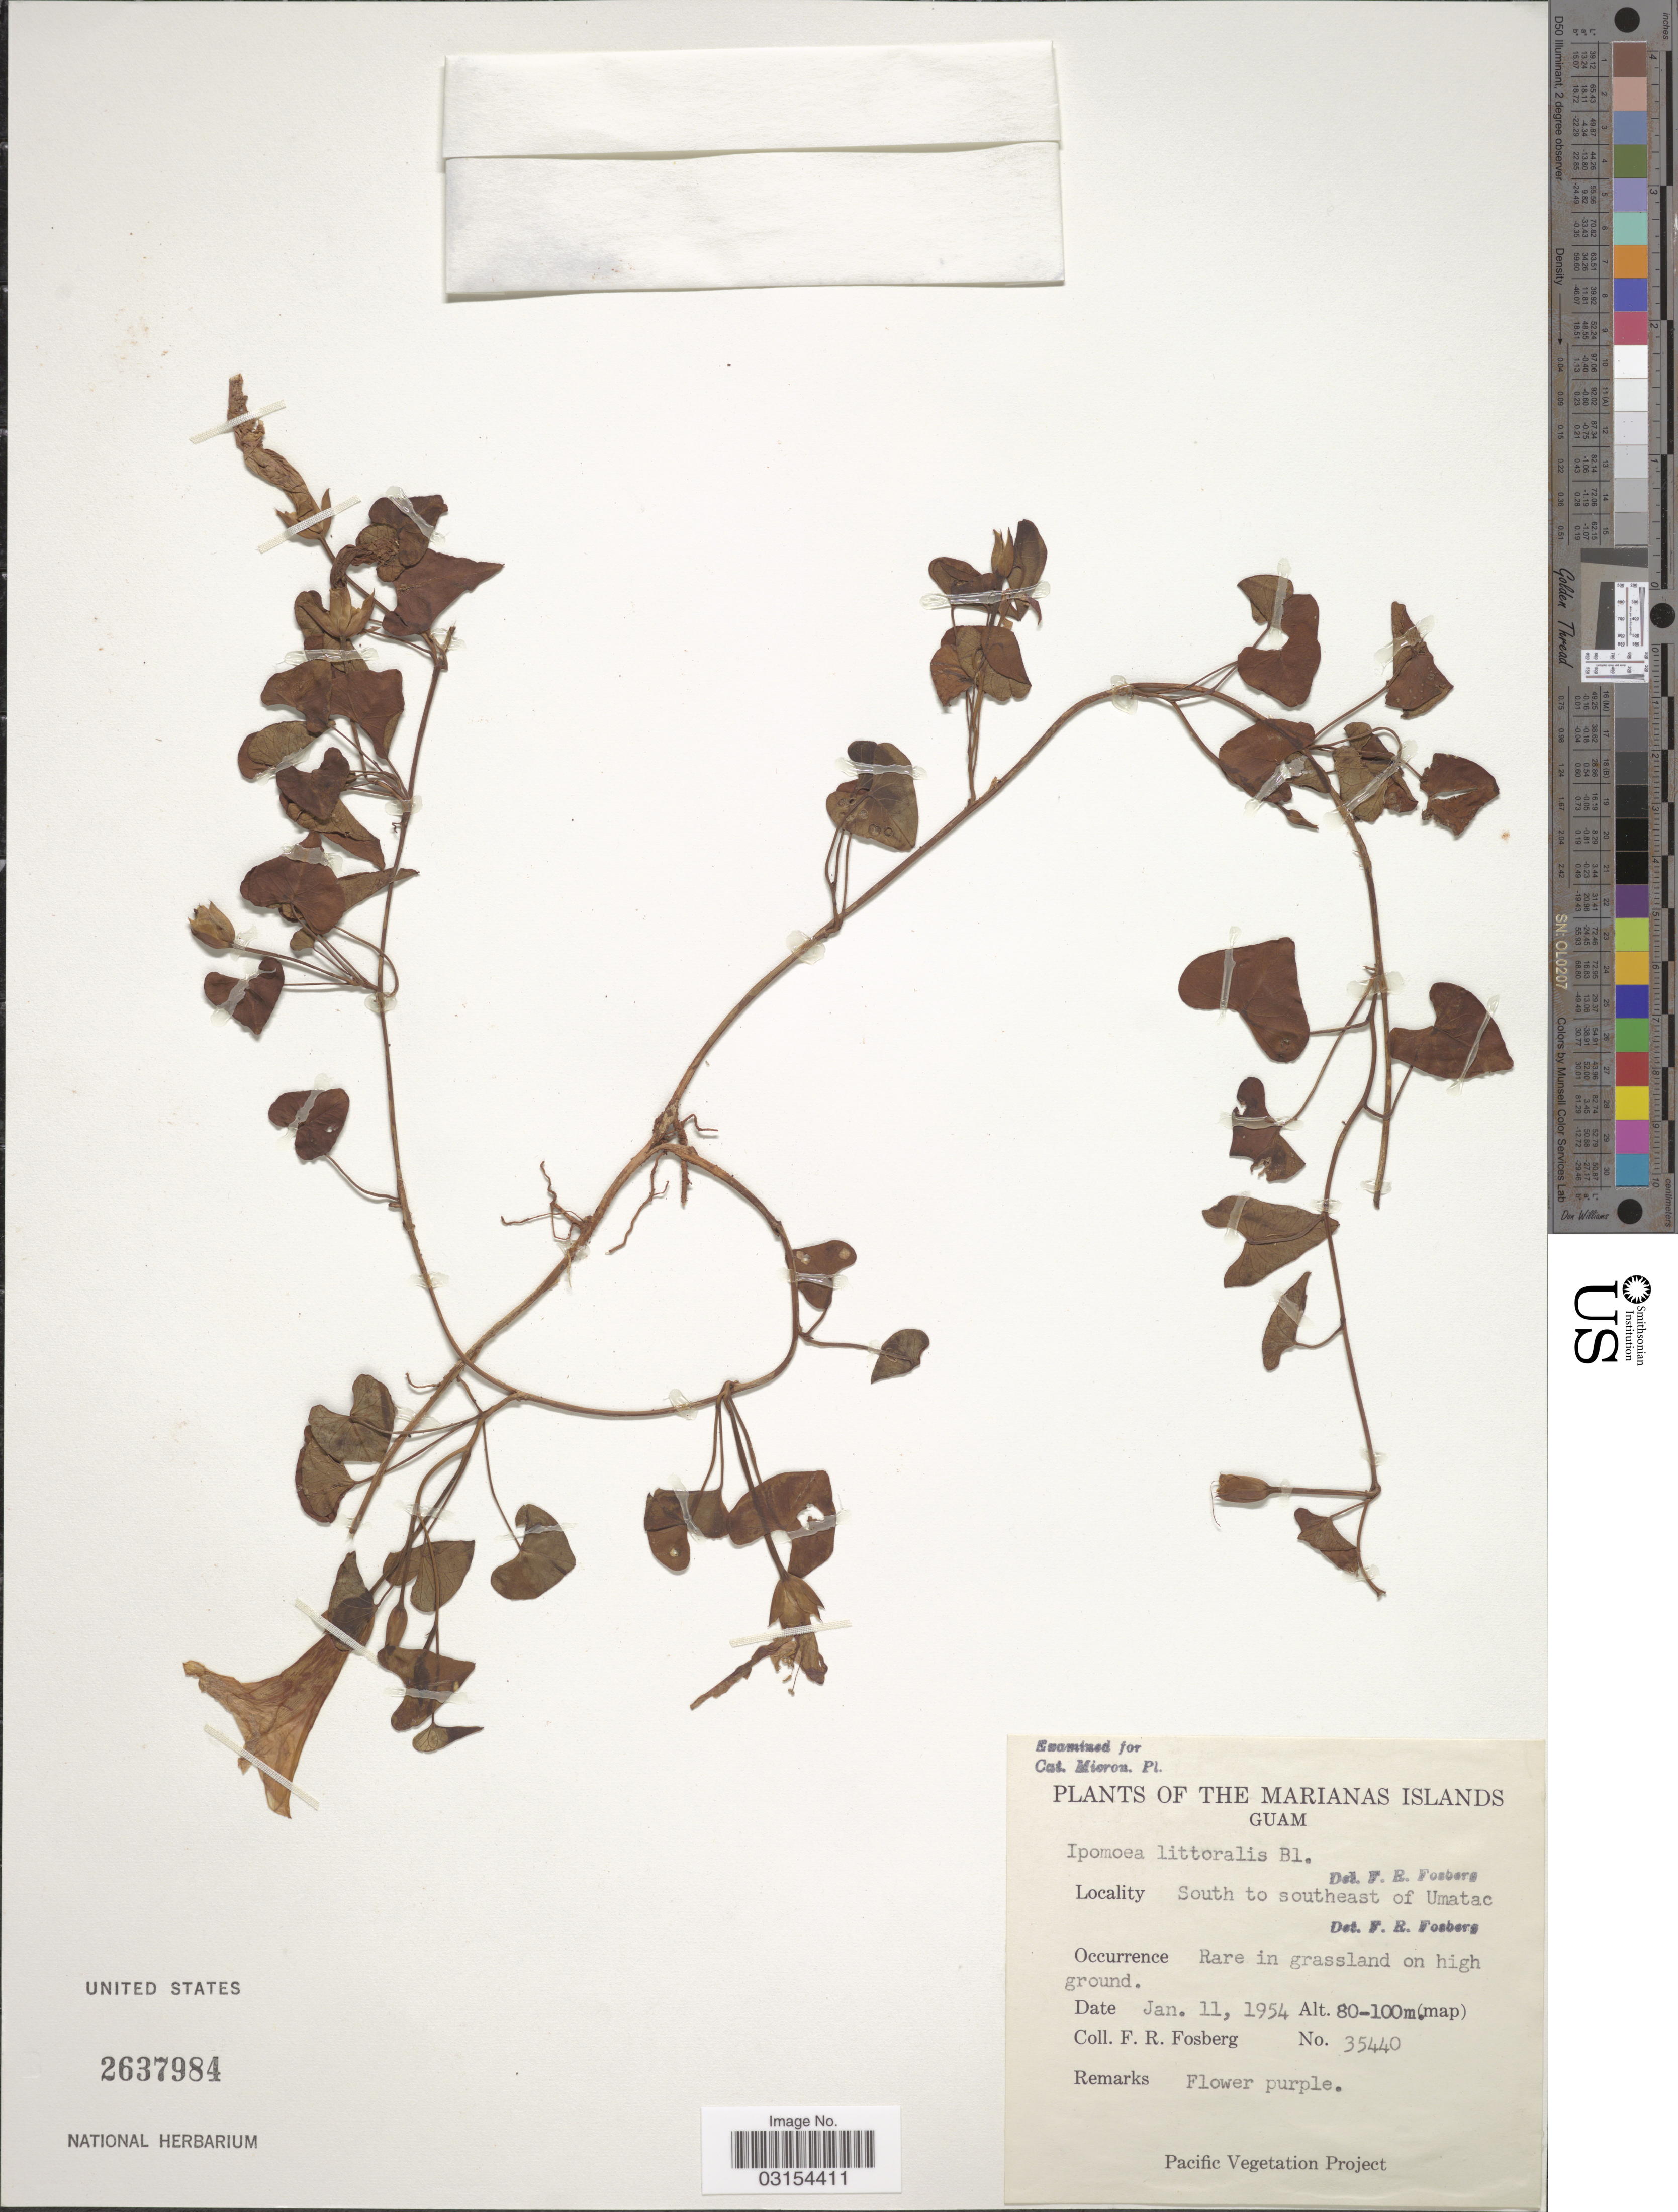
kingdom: Plantae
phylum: Tracheophyta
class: Magnoliopsida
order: Solanales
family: Convolvulaceae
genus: Ipomoea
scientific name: Ipomoea littoralis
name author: Blume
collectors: F. R. Fosberg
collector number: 35440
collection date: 1954-01-11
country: Guam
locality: The Marianas Islands. South to southeast of Umatac.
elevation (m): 80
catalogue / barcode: US 2637984